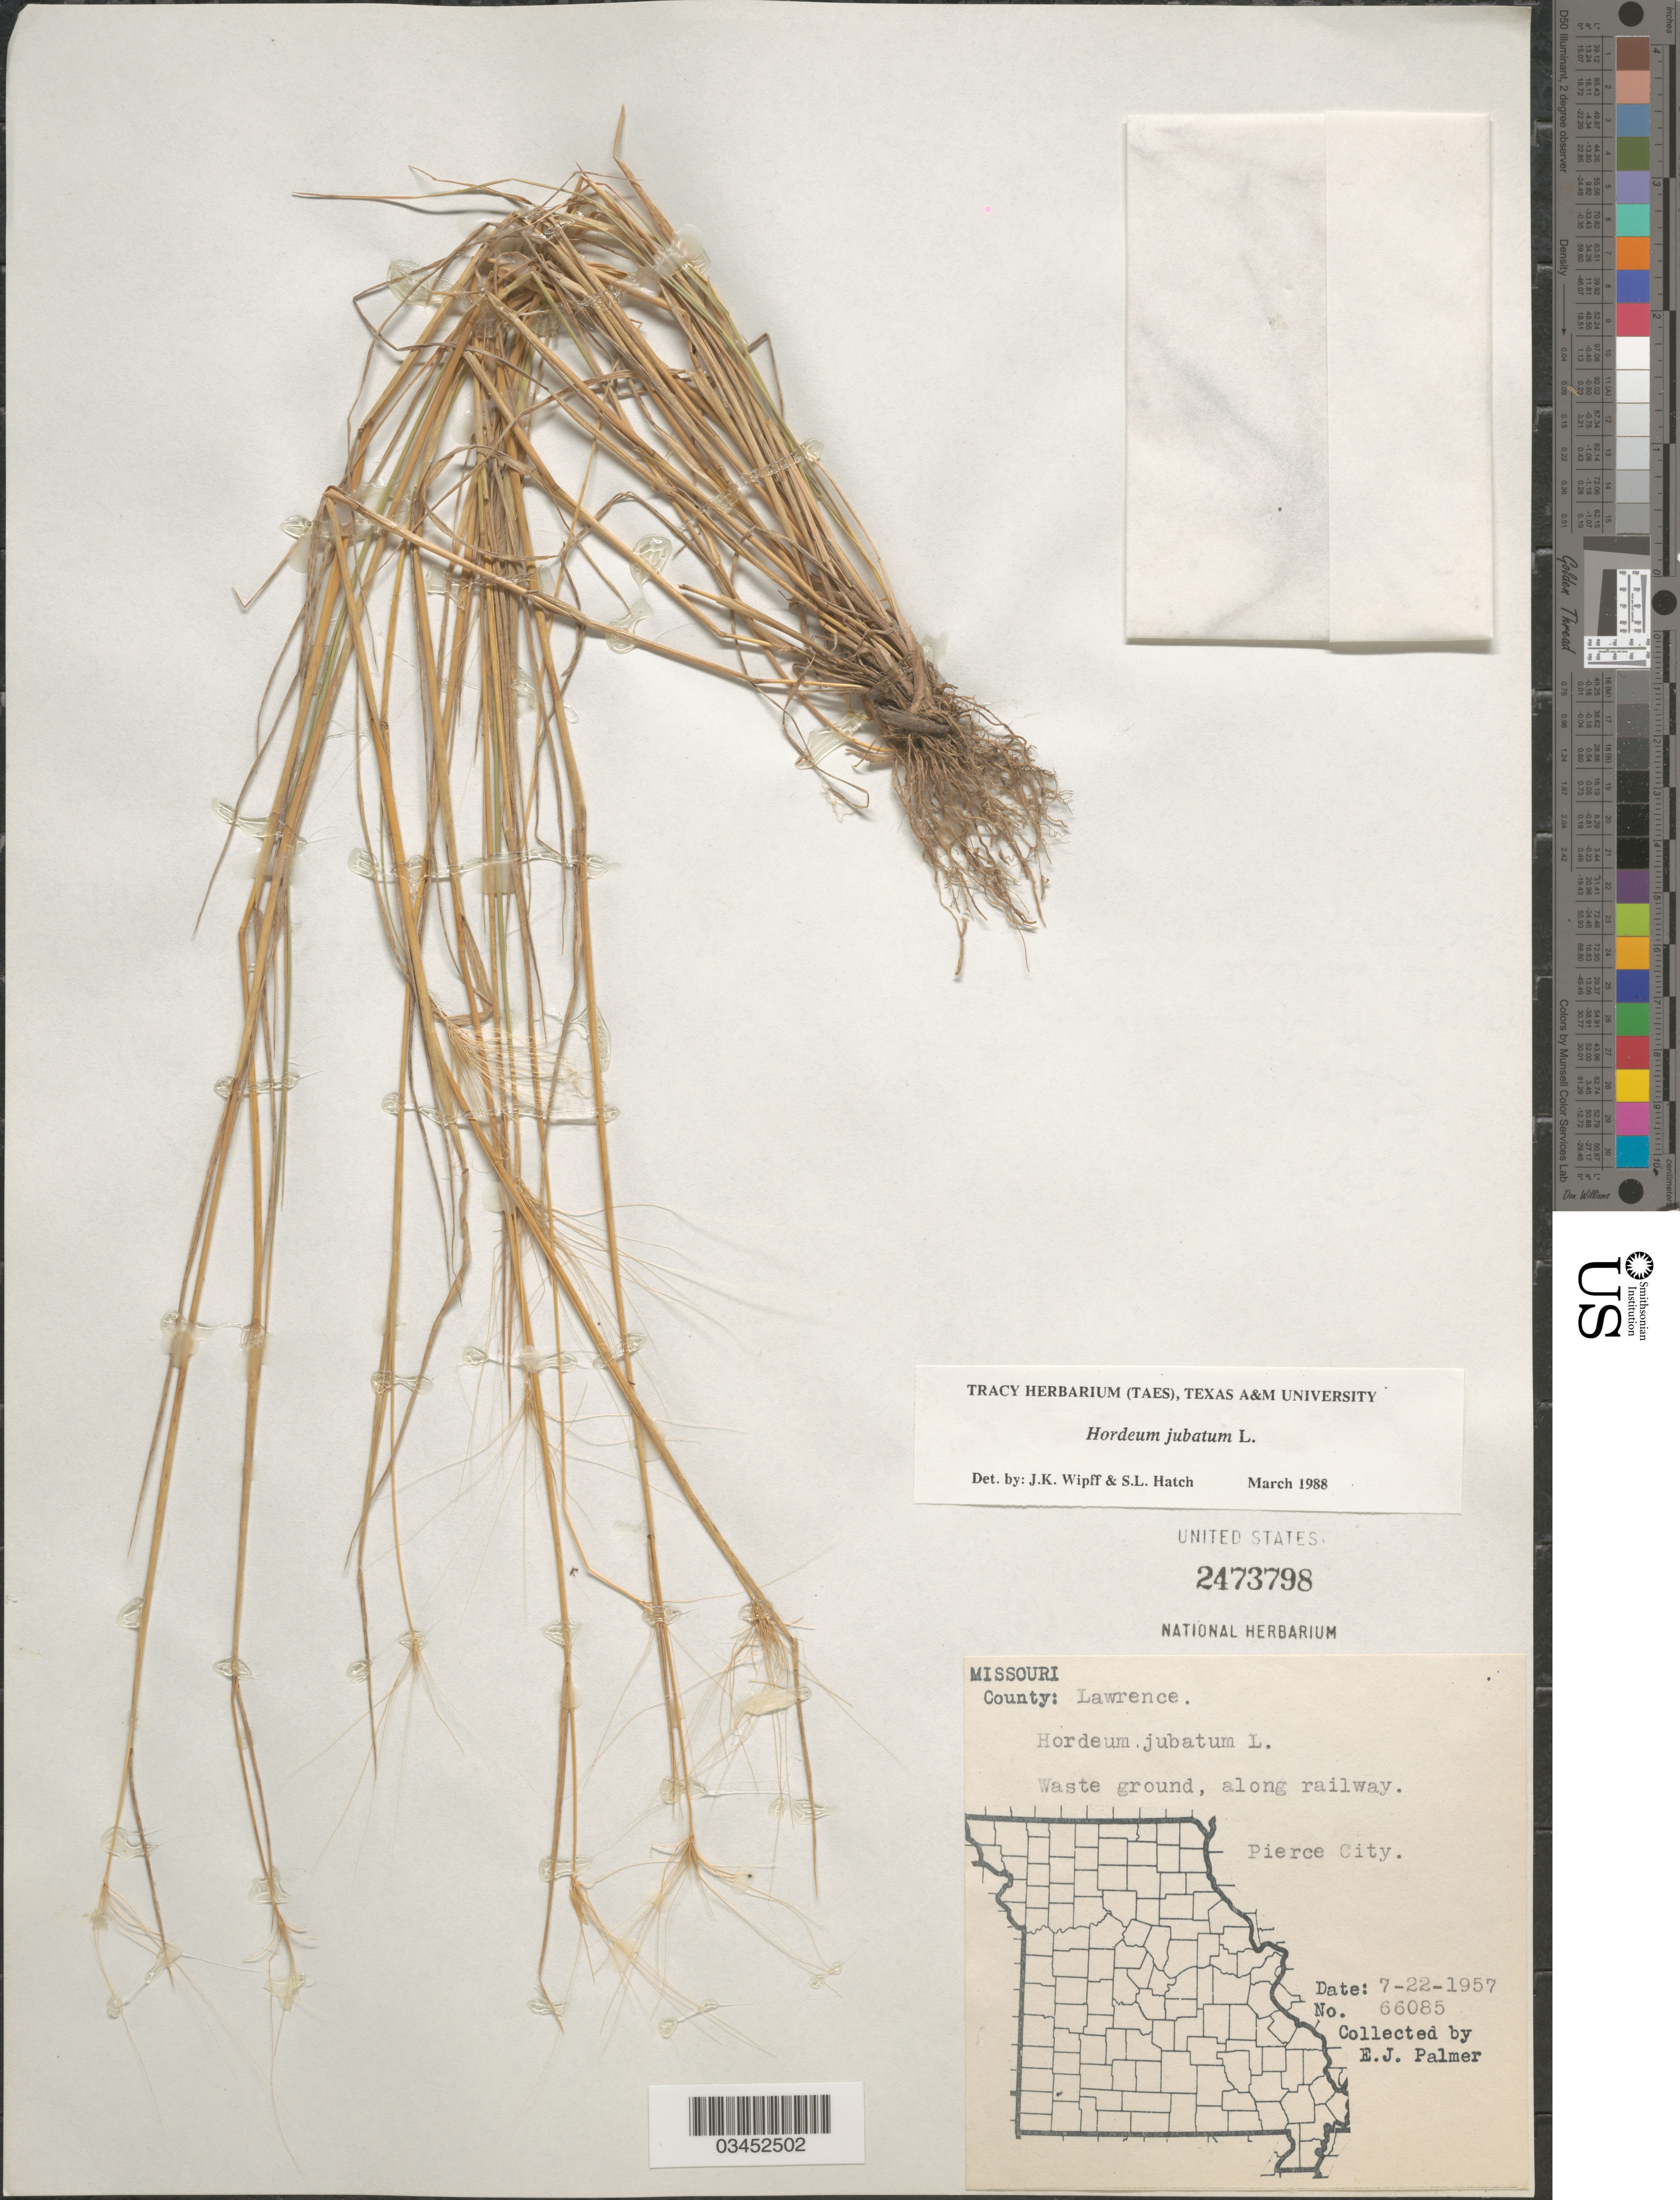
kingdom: Plantae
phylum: Tracheophyta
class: Liliopsida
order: Poales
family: Poaceae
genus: Hordeum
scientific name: Hordeum jubatum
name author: L.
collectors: E. J. Palmer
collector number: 66085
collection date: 1957-07-22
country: United States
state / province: Missouri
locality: County: Lawrence. Waste ground, along railway. Pierce City.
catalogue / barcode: US 2473798